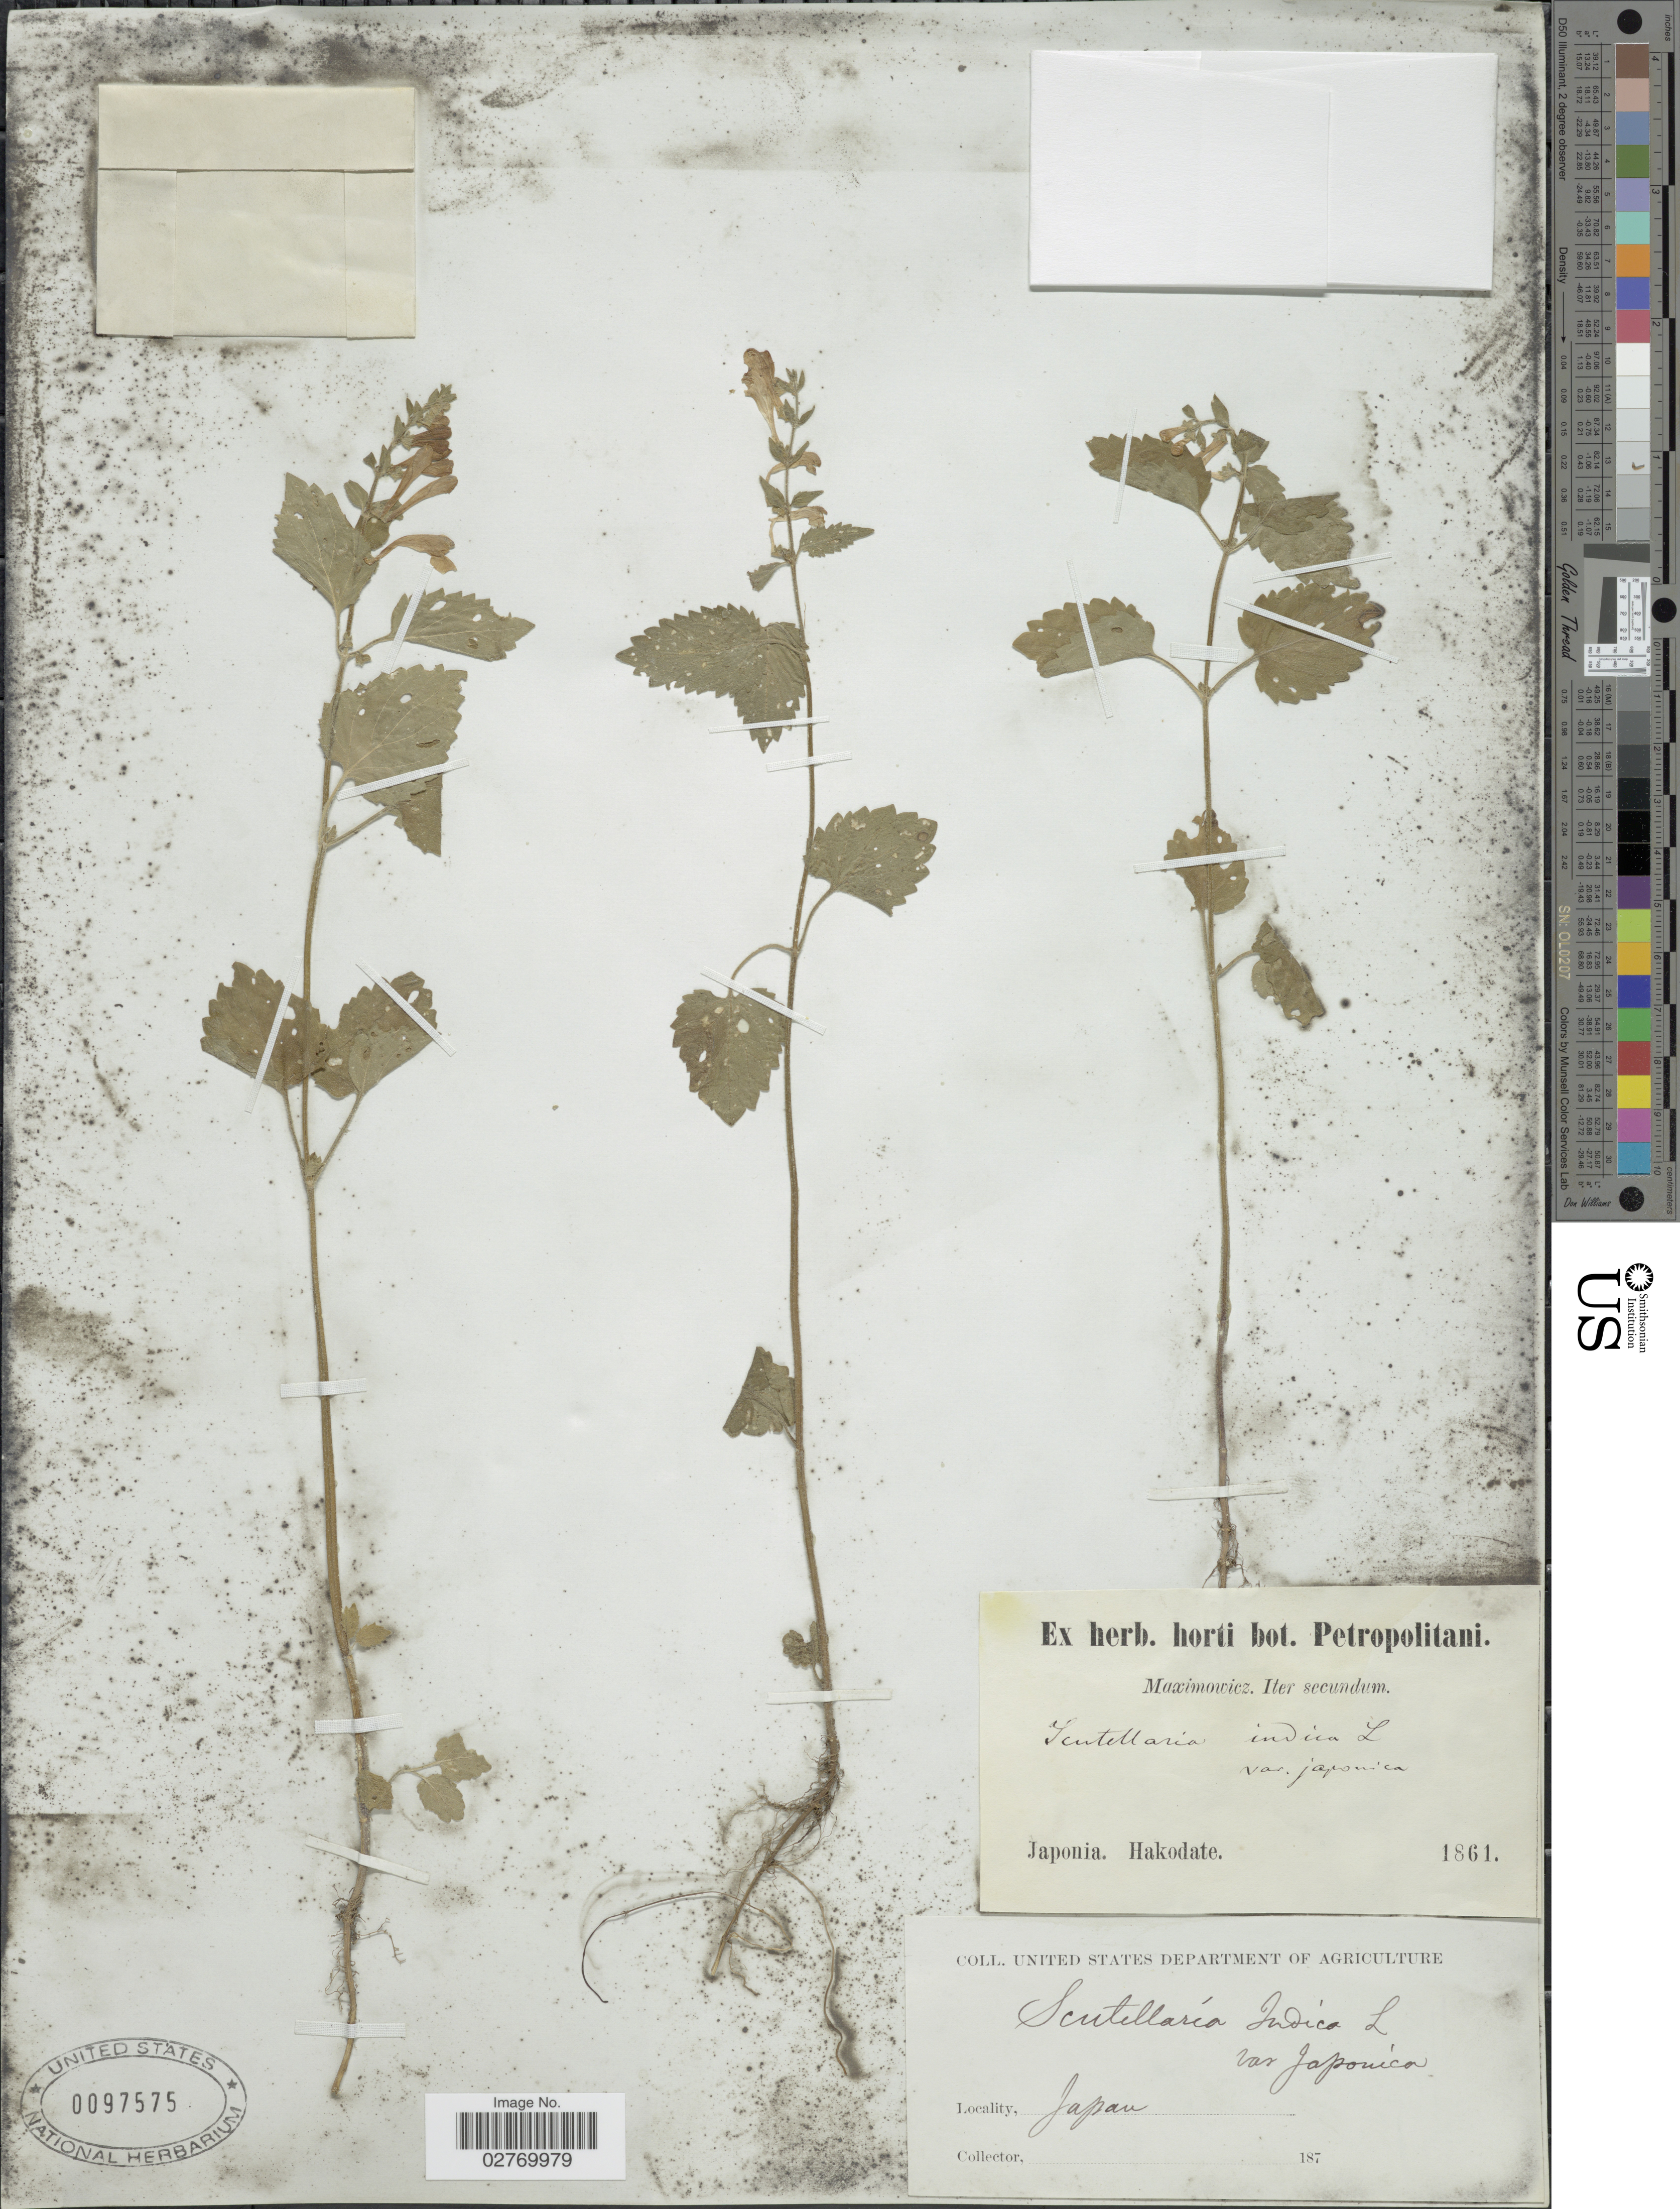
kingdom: Plantae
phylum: Tracheophyta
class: Magnoliopsida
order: Lamiales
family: Lamiaceae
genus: Scutellaria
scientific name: Scutellaria indica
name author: L.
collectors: Maximowicz, --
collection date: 1861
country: Japan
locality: Japonia. Hakodate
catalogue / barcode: US 97575